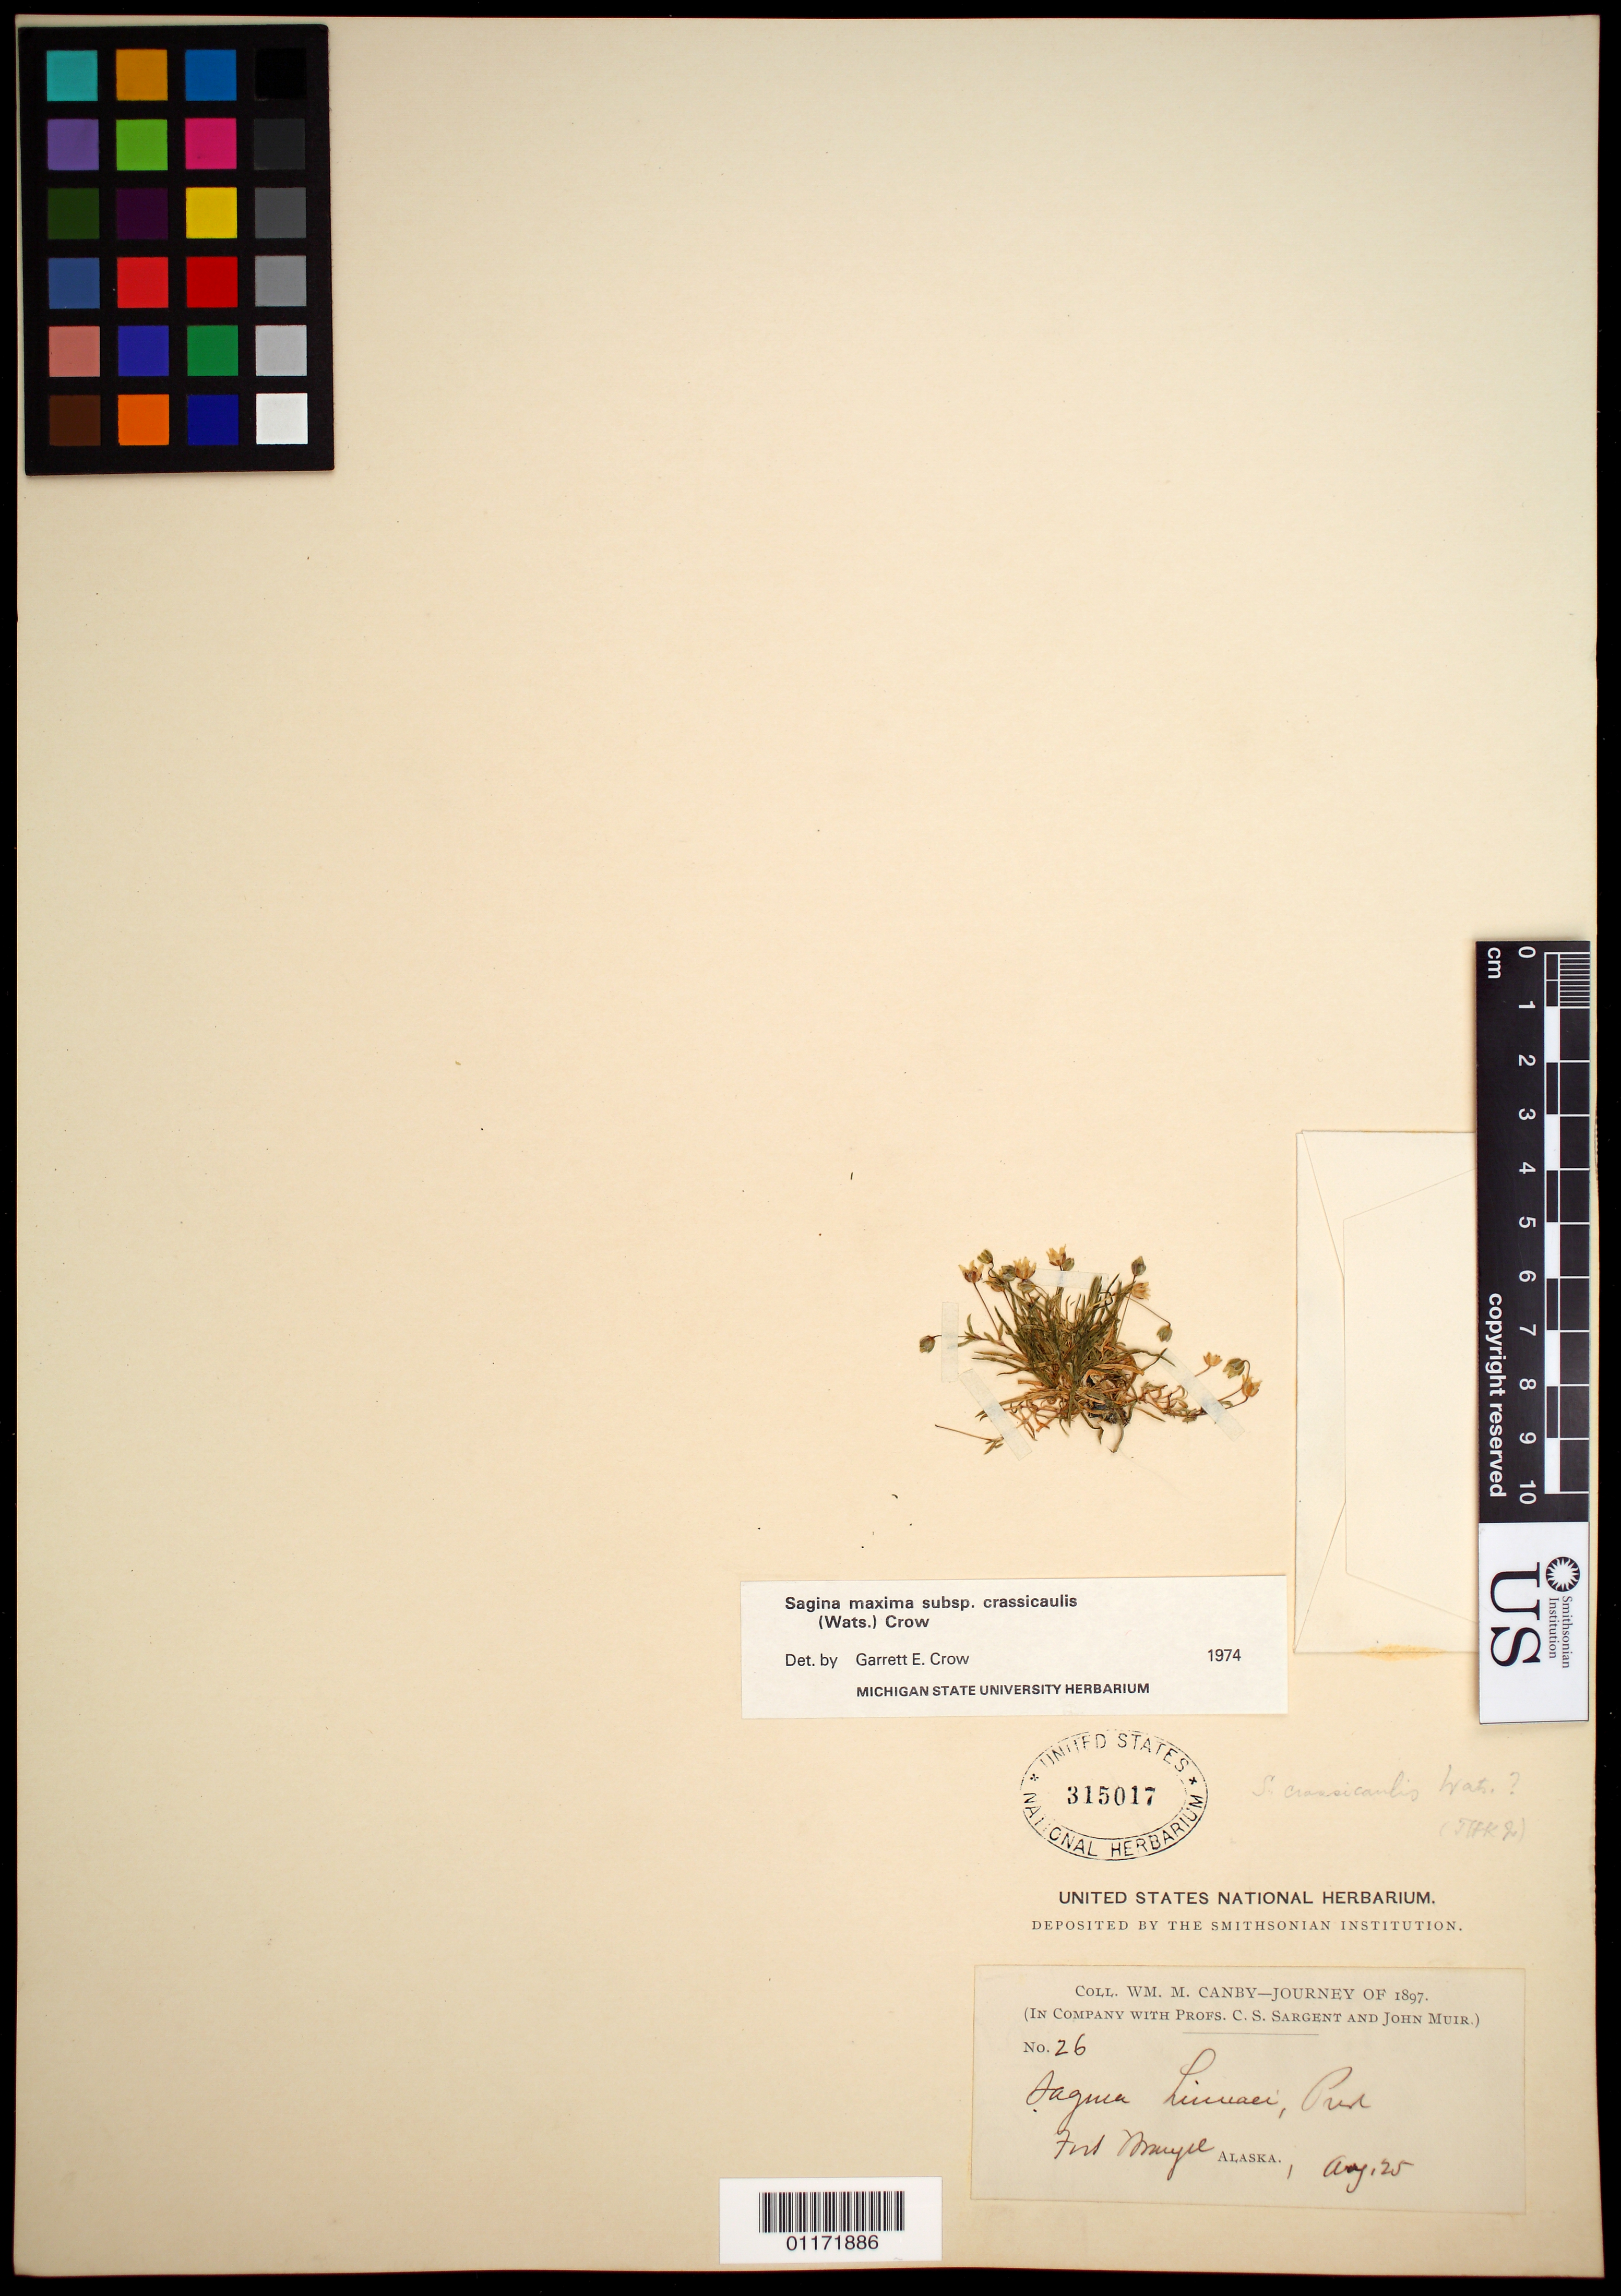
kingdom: Plantae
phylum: Tracheophyta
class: Magnoliopsida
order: Caryophyllales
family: Caryophyllaceae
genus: Sagina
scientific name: Sagina maxima subsp. crassicaulis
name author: (S. Watson) G.E. Crow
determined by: Crow, G. E.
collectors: W. M. Canby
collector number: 26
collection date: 1897-08-25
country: United States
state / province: Alaska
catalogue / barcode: US 315017